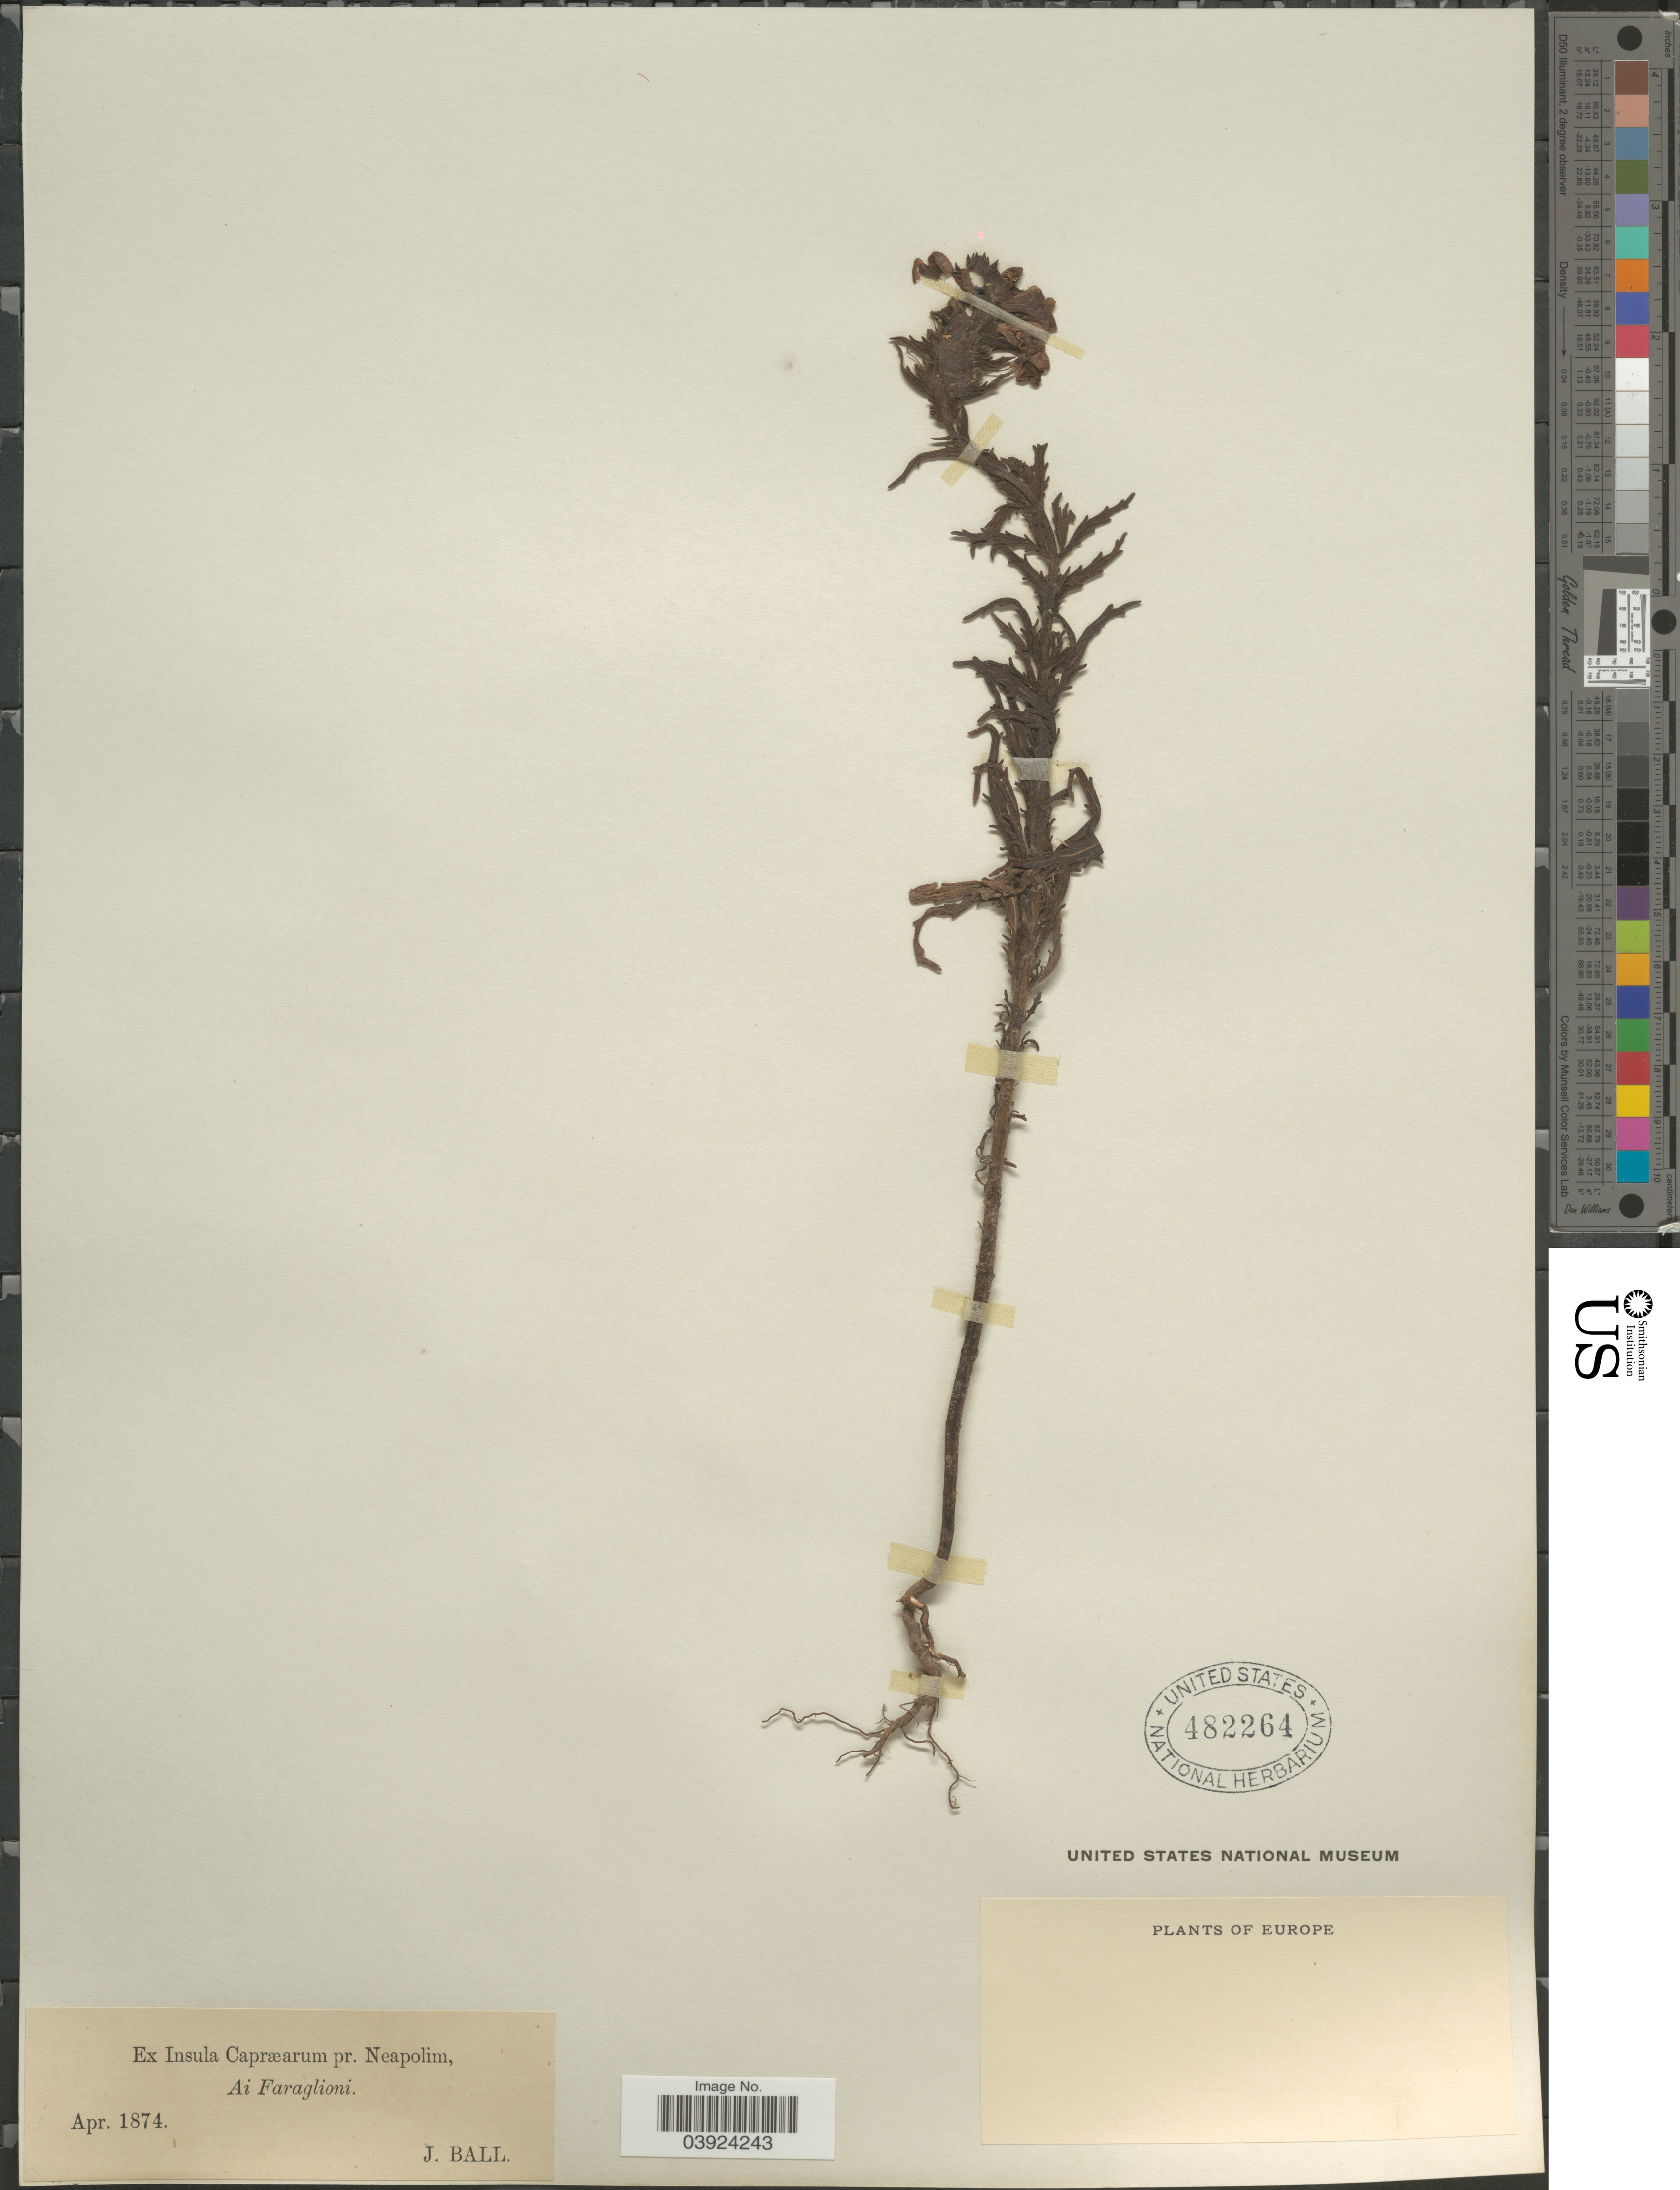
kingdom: Plantae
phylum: Tracheophyta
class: Magnoliopsida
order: Lamiales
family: Orobanchaceae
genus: Pedicularis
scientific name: Pedicularis sp.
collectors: J. Ball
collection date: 1874-04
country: Italy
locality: Ex Insula Capræarum pr. Neapolim, Ai Faraglioni.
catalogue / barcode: US 482264